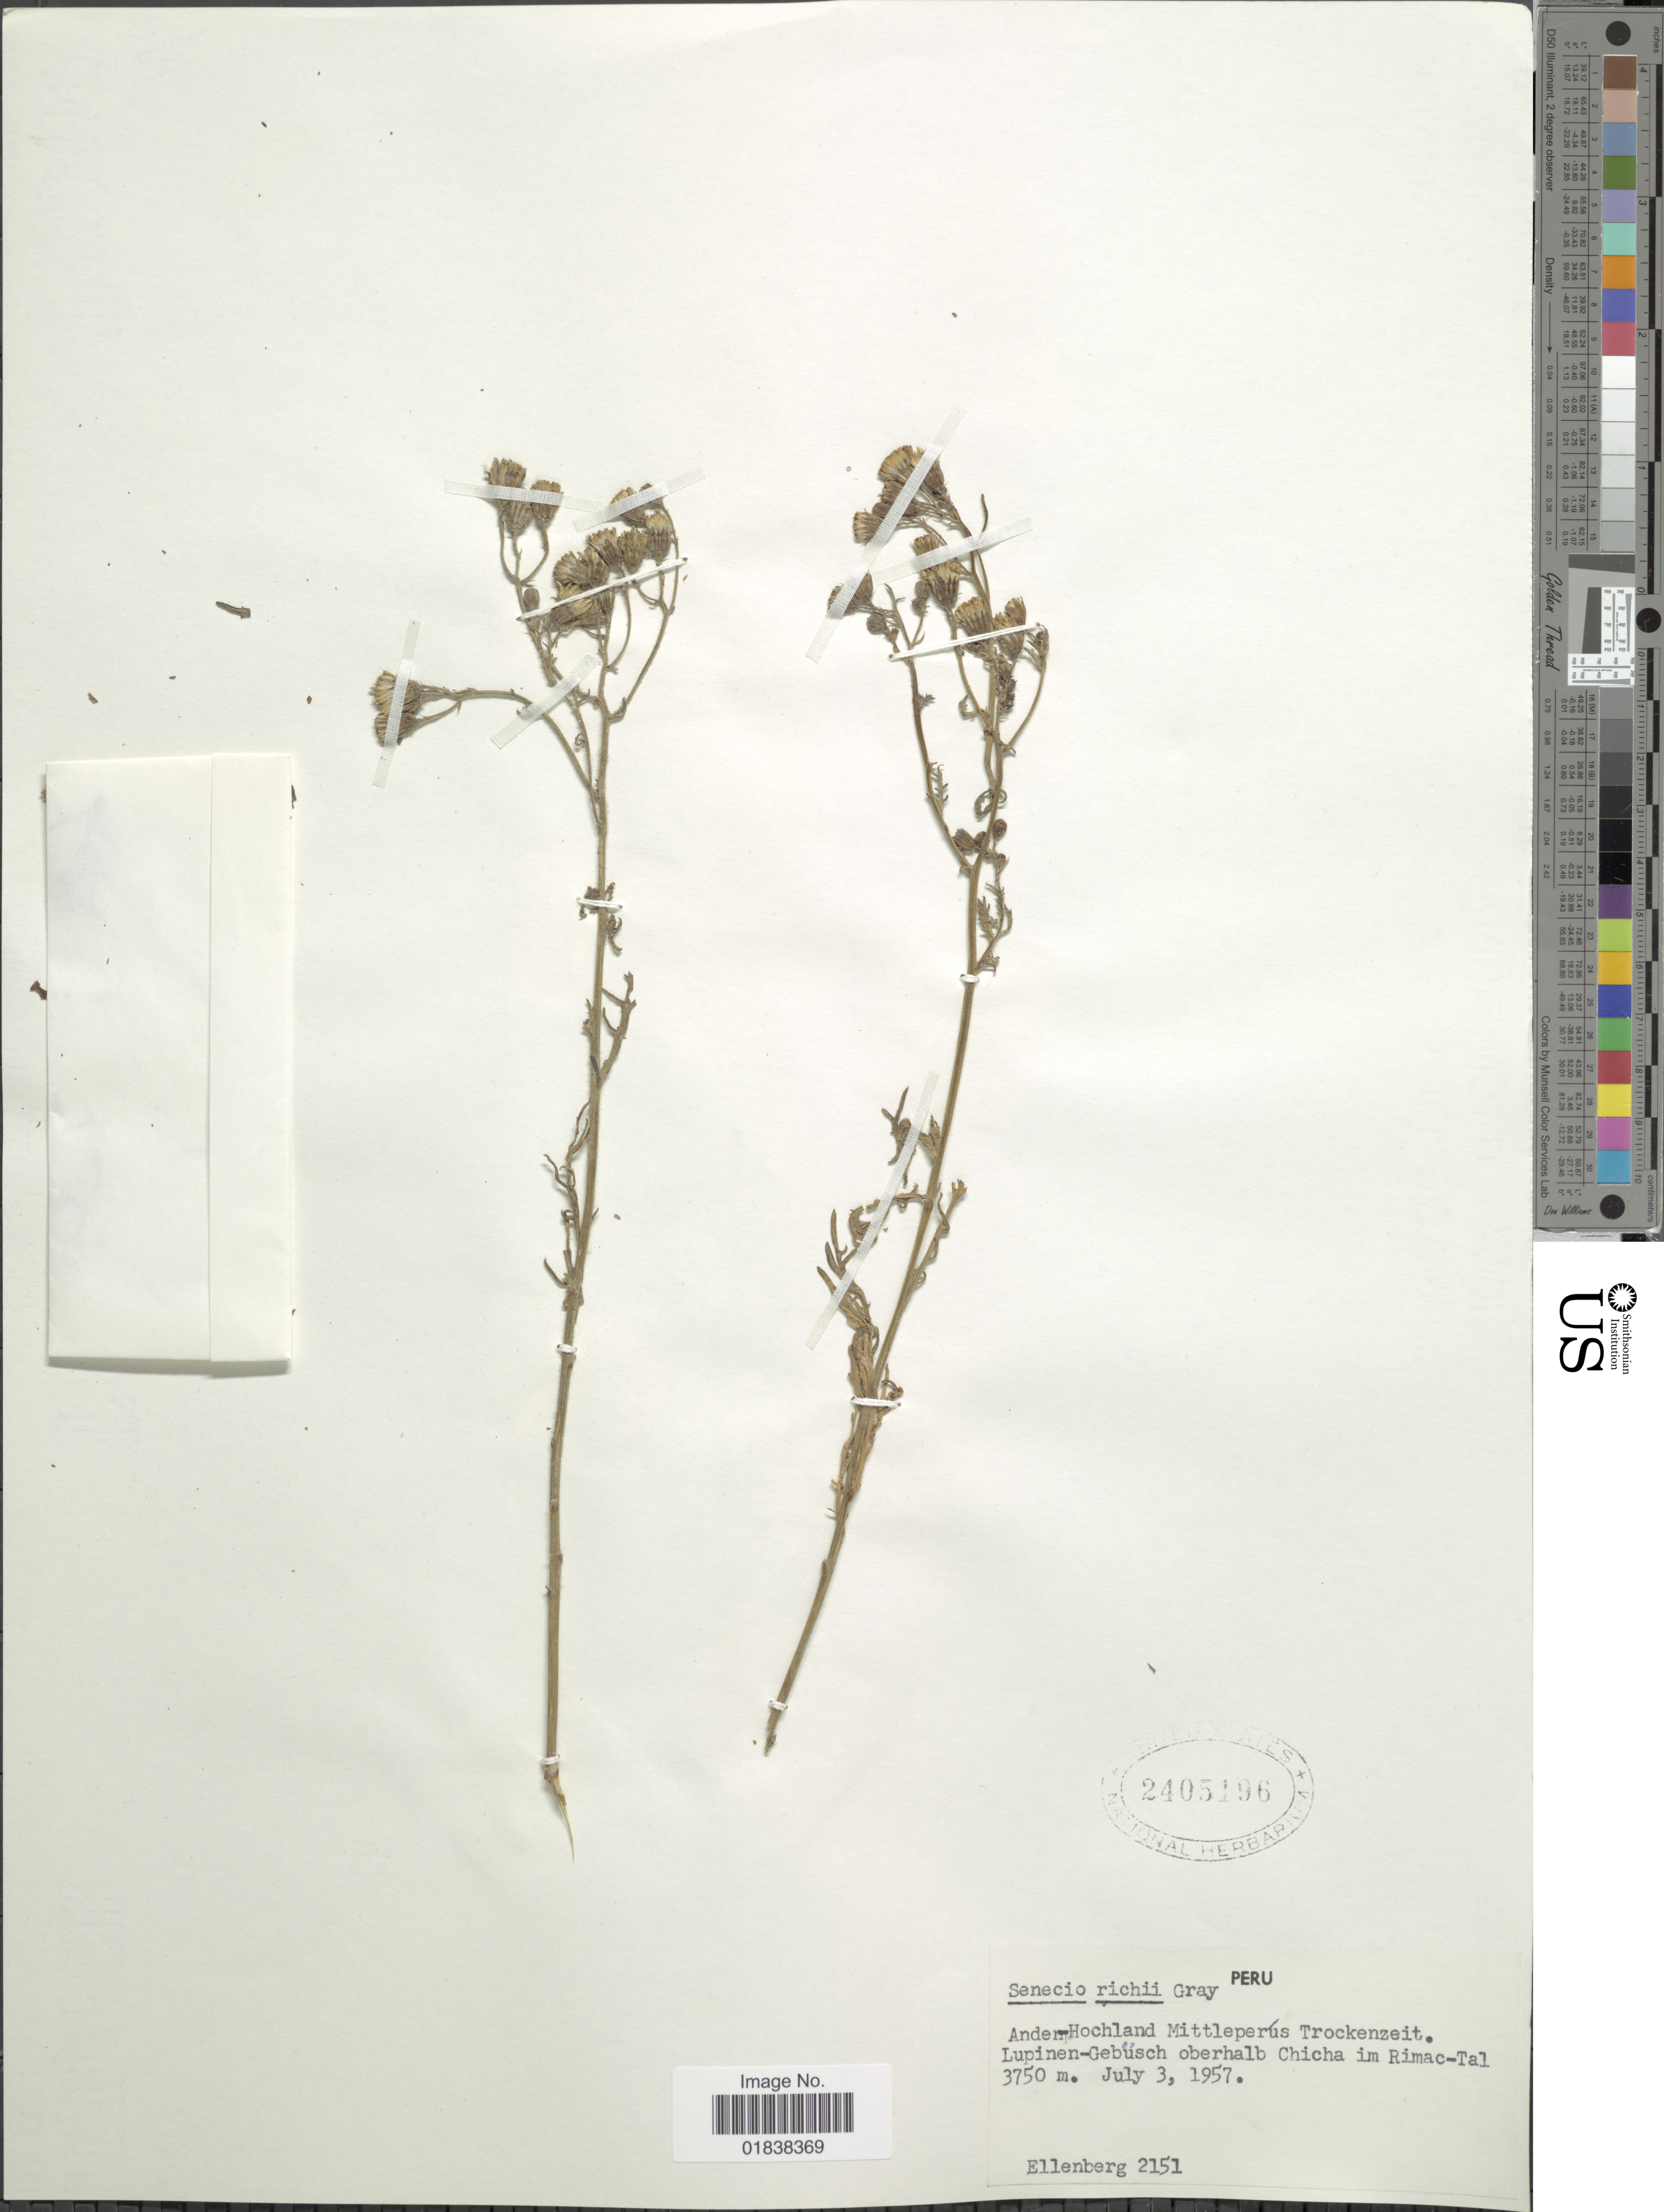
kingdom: Plantae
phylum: Tracheophyta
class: Magnoliopsida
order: Asterales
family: Asteraceae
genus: Senecio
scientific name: Senecio richii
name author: A. Gray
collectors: H. Ellenberg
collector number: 2151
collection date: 1957-07-03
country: Peru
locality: Lupinen-Gebusch oberhalb Chicha im Rimac-Tal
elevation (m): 3750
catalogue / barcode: US 2405196